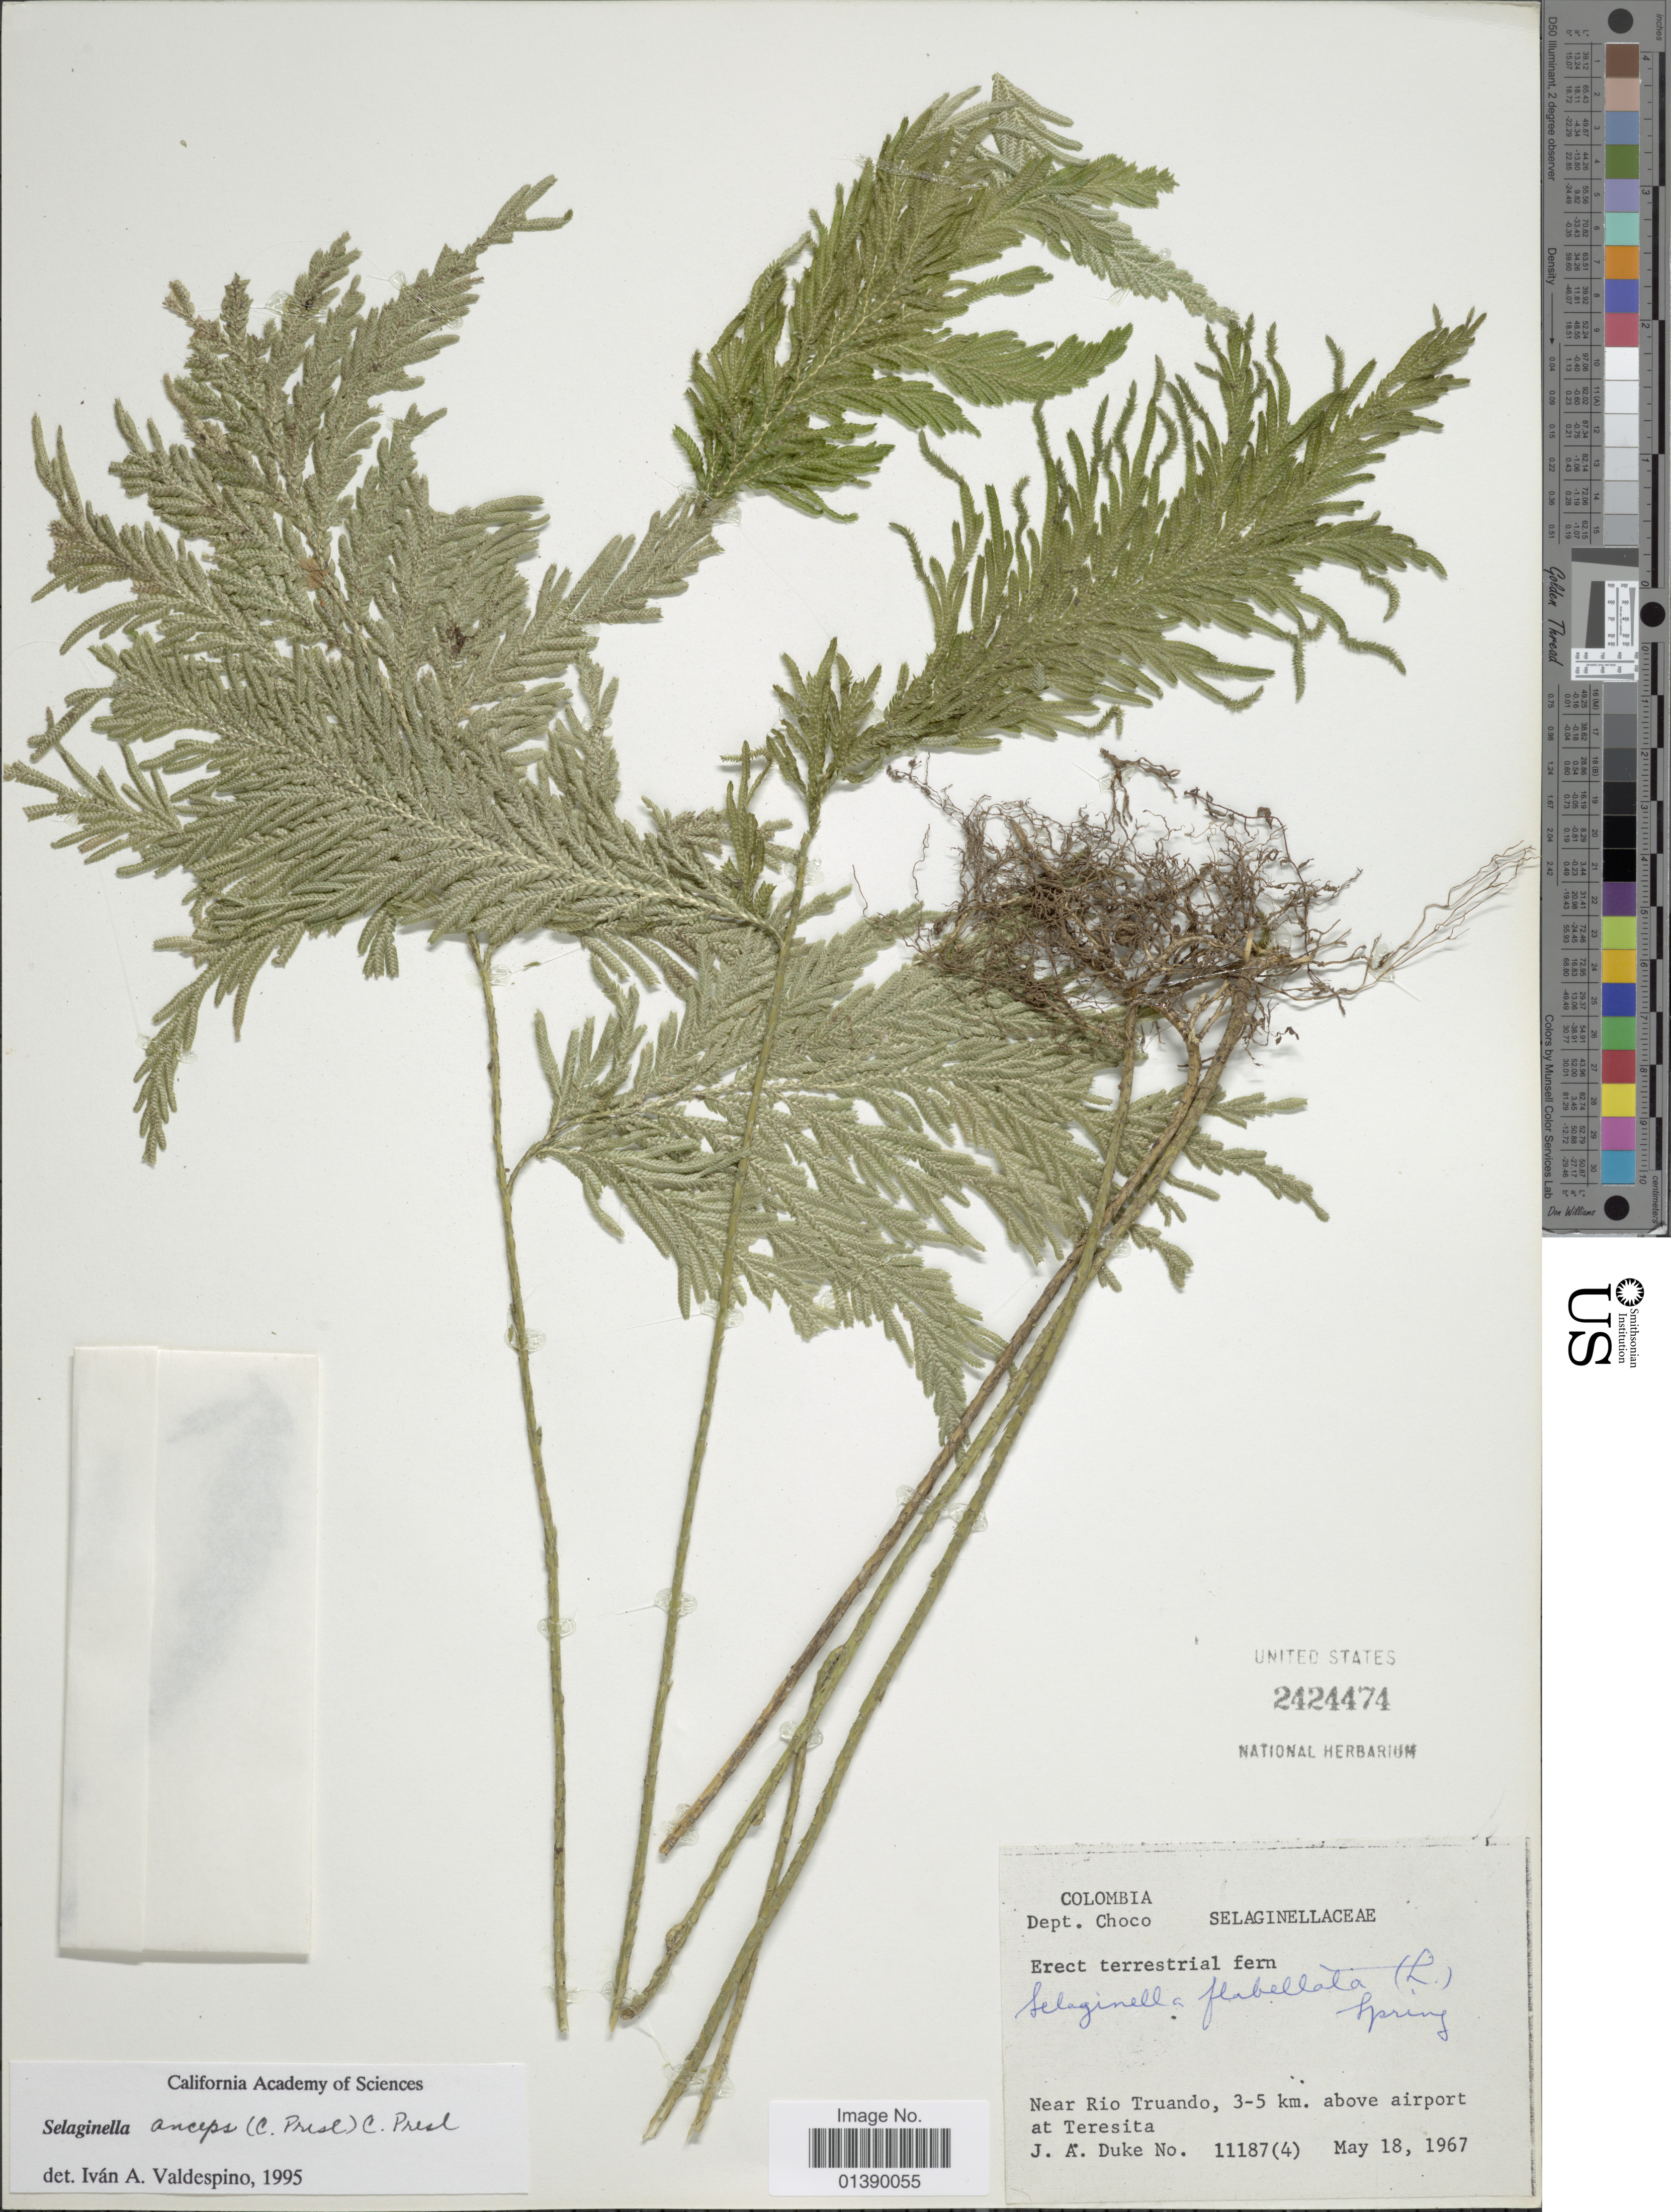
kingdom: Plantae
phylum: Tracheophyta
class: Lycopodiopsida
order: Selaginellales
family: Selaginellaceae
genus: Selaginella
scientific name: Selaginella anceps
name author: (C. Presl)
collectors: J. A. Duke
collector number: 11187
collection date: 1967-05-18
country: Colombia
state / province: Chocó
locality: Near Rio Truando, 3-5 km, above airport at Teresita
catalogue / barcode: US 2424474